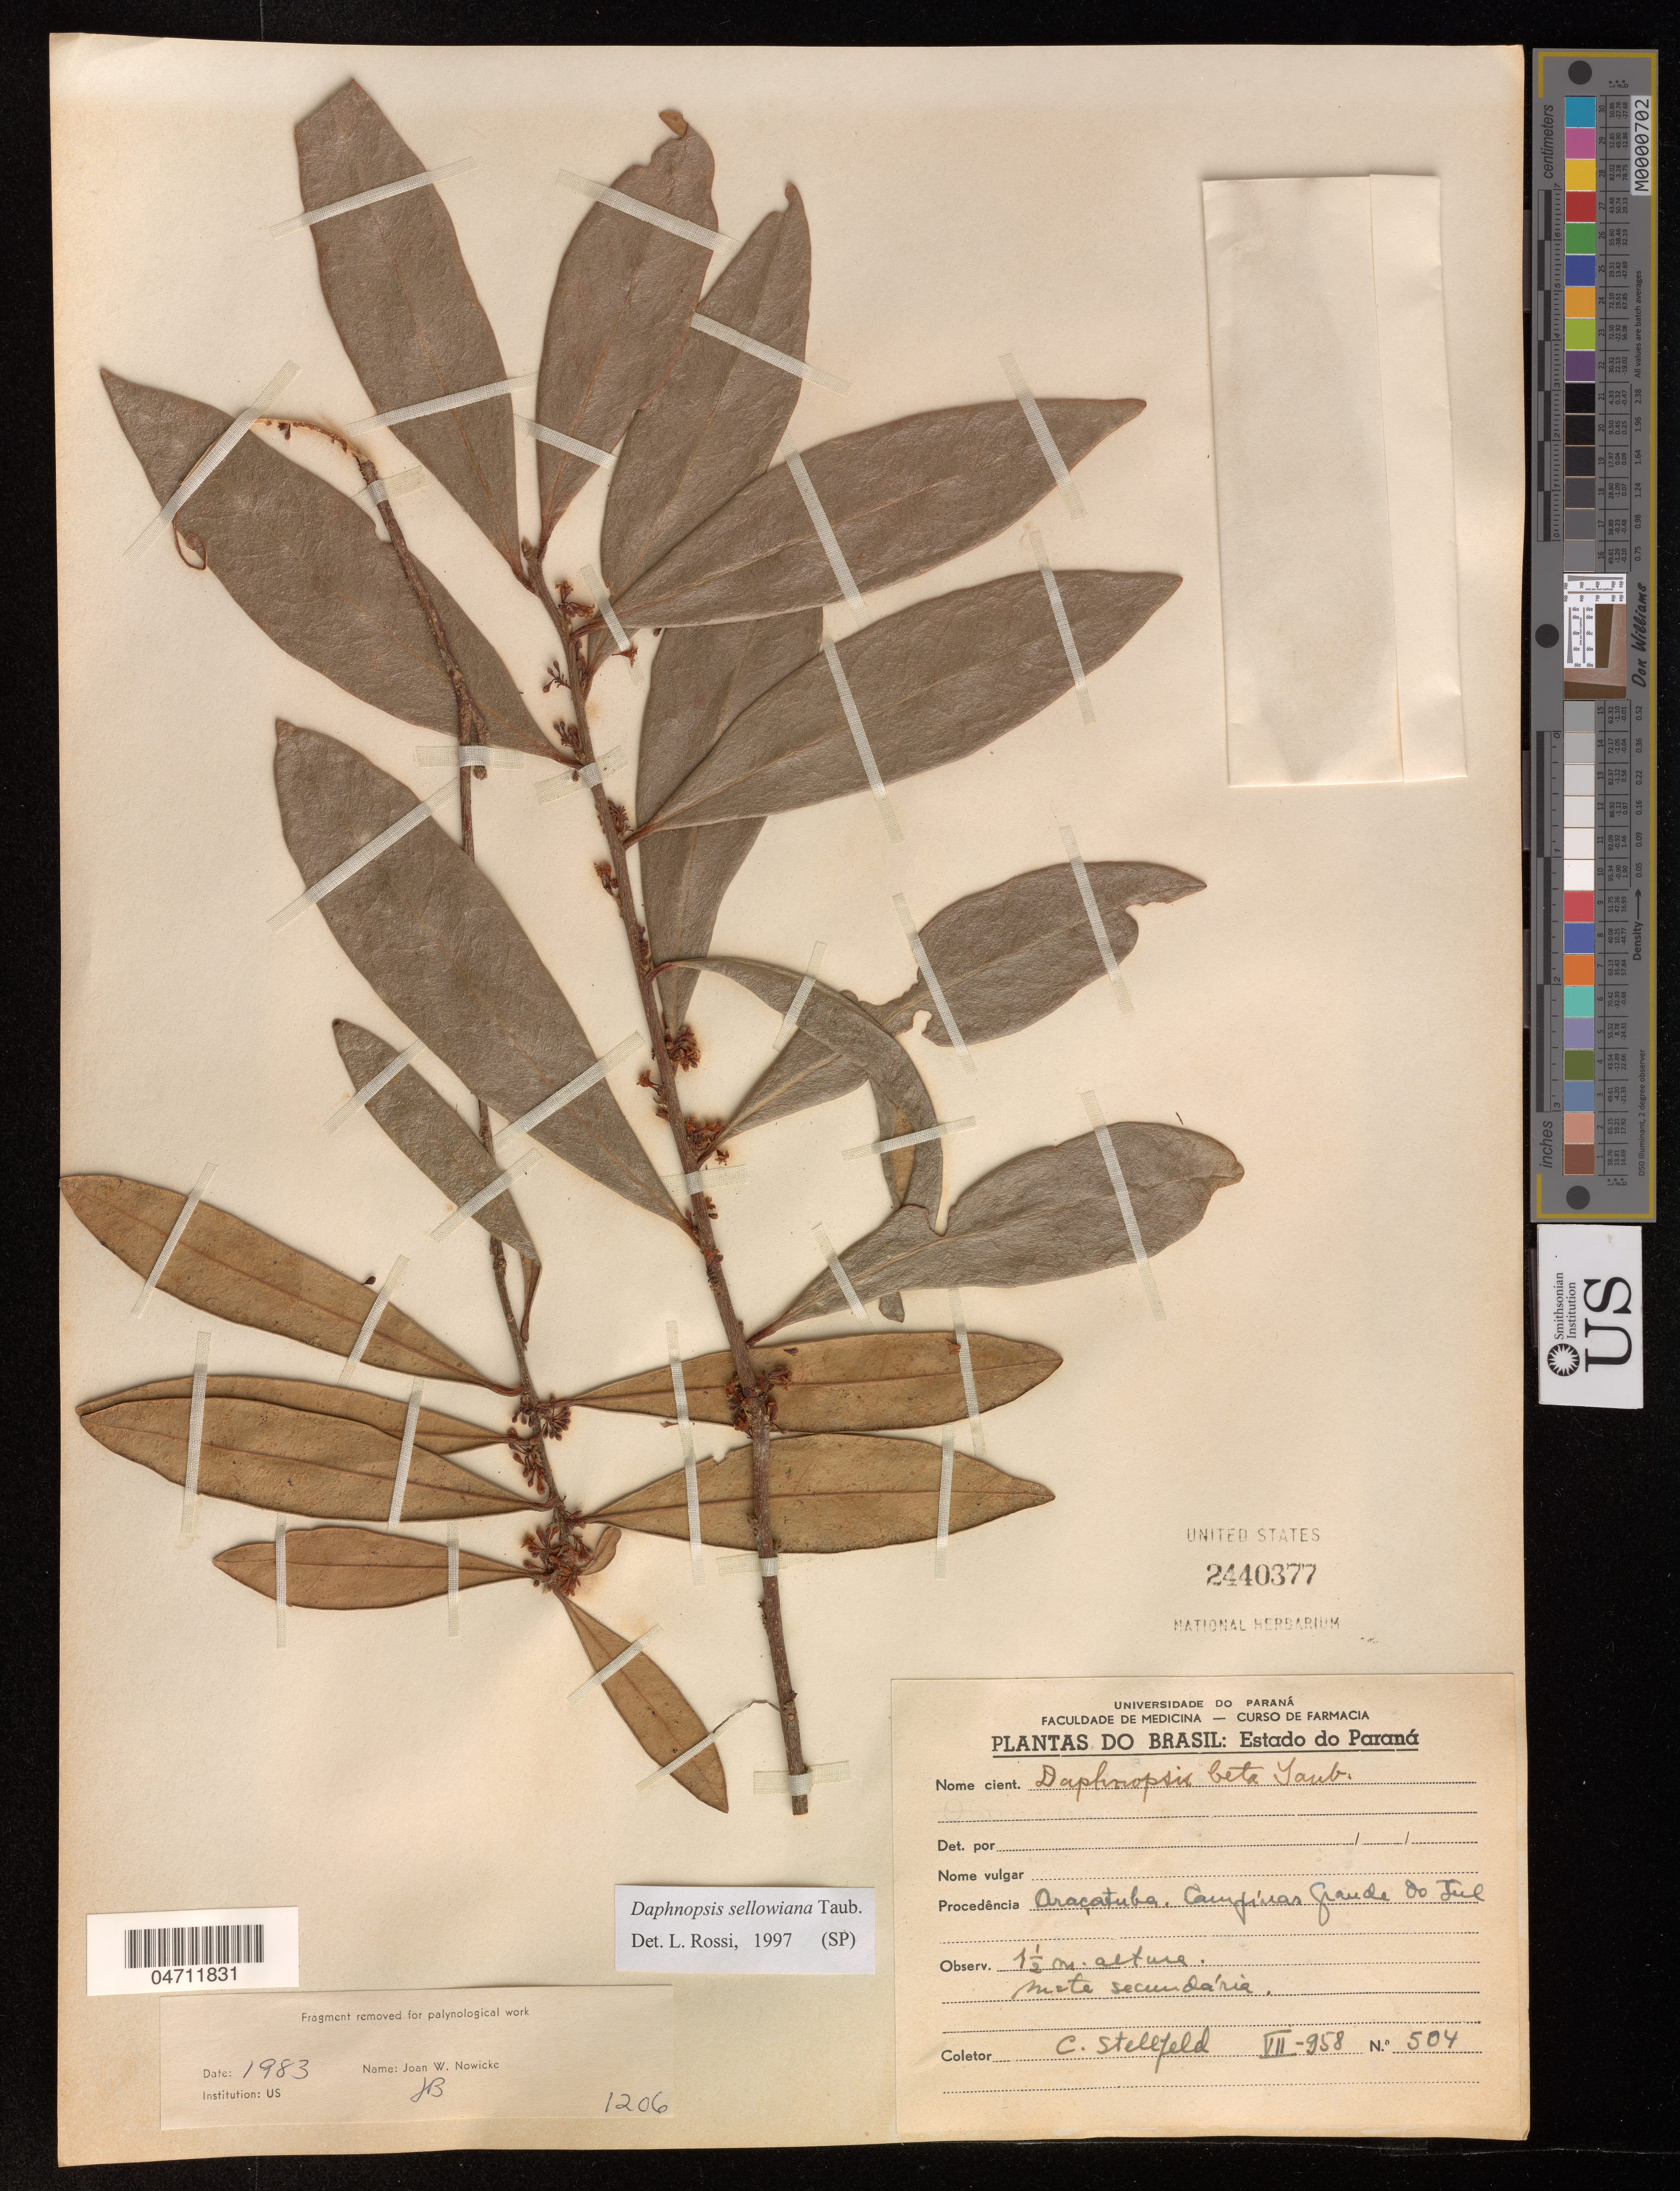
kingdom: Plantae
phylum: Tracheophyta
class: Magnoliopsida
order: Malvales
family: Thymelaeaceae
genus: Daphnopsis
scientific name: Daphnopsis sellowiana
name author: Taub.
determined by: Rossi, L.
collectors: C. Stellfeld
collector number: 504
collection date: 1958-07-20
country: Brazil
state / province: Paraná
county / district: Campina Grande do Sul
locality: Araçatuba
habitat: Mata secundaria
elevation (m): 60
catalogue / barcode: US 2440377